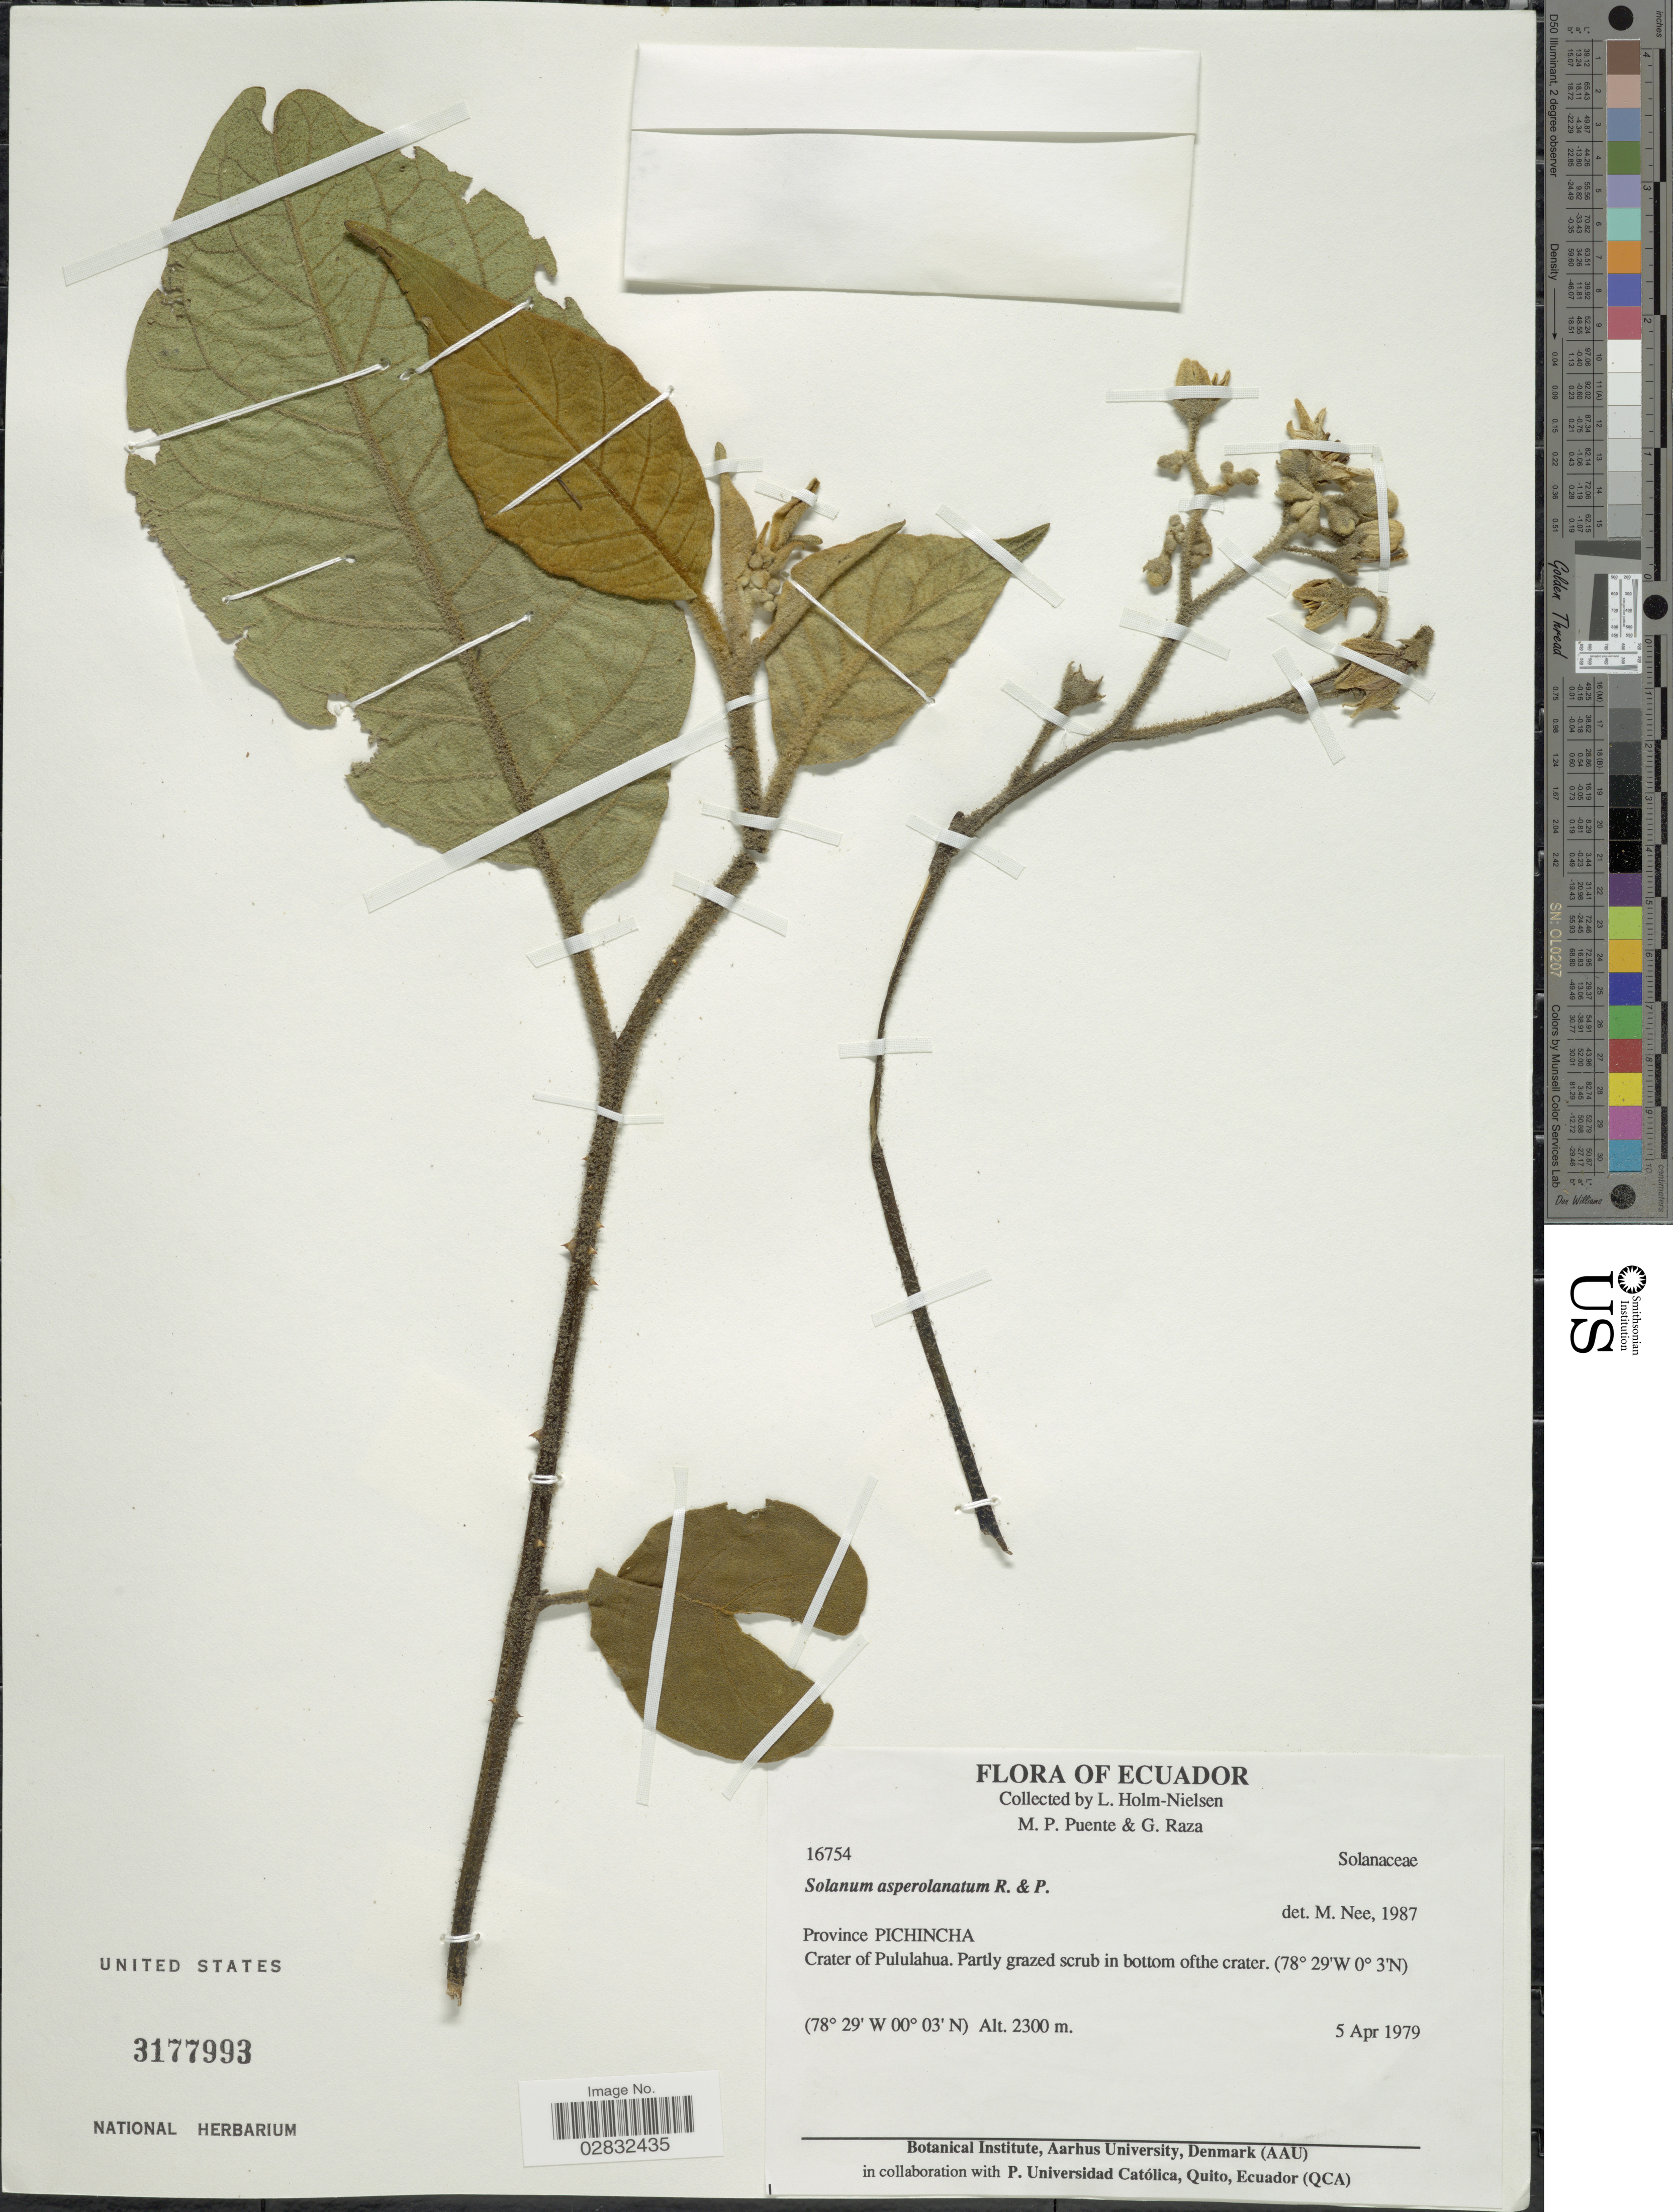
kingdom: Plantae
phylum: Tracheophyta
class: Magnoliopsida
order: Solanales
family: Solanaceae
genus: Solanum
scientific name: Solanum asperolatum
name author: Ruiz & Pav.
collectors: L. Holm-Nielsen, M. Puente & G. Raza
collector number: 16754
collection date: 1979-04-05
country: Ecuador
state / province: Pichincha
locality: Province Pichincha, Crater of Pululahua, Partly grazed scrub in bottom of the crater.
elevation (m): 2300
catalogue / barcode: US 3177993